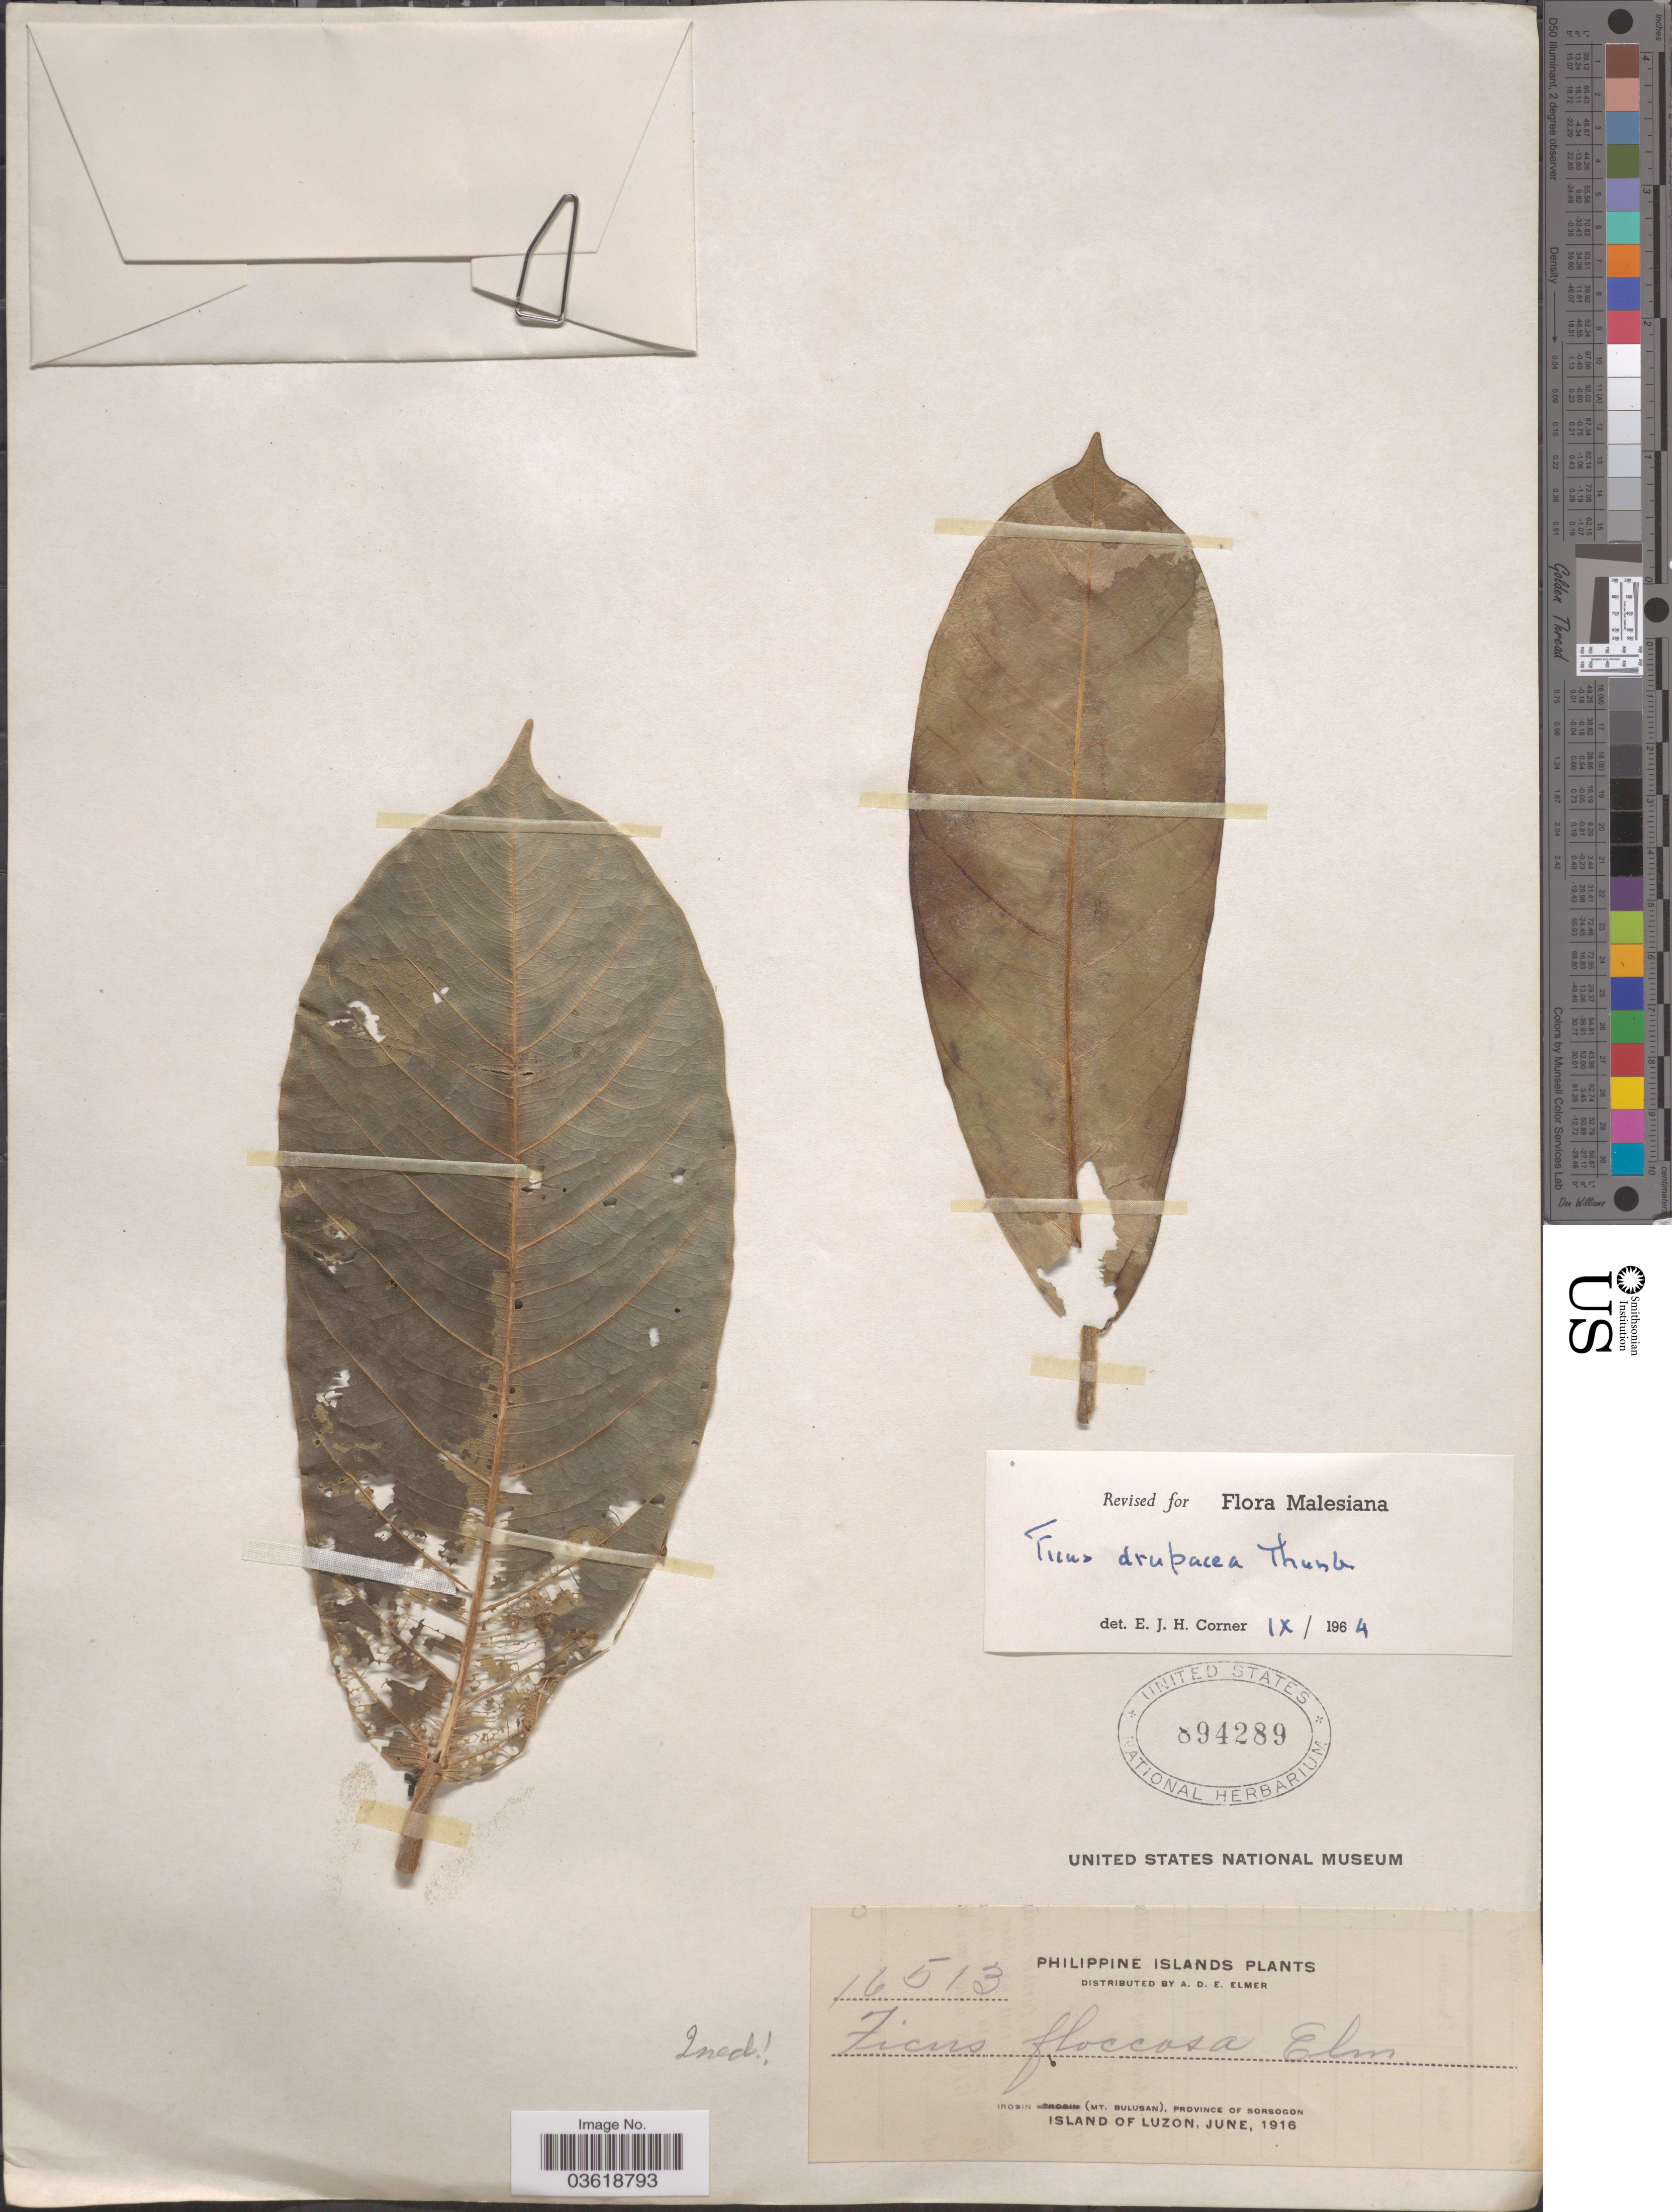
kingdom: Plantae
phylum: Tracheophyta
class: Magnoliopsida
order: Rosales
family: Moraceae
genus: Ficus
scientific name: Ficus drupacea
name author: Thunb.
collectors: A. D. E. Elmer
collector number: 16513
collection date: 1916-06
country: Philippines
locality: Philippine Islands. Irosin (Mt. Bulusan), Province of Sorsogon. Island of Luzon.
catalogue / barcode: US 894289